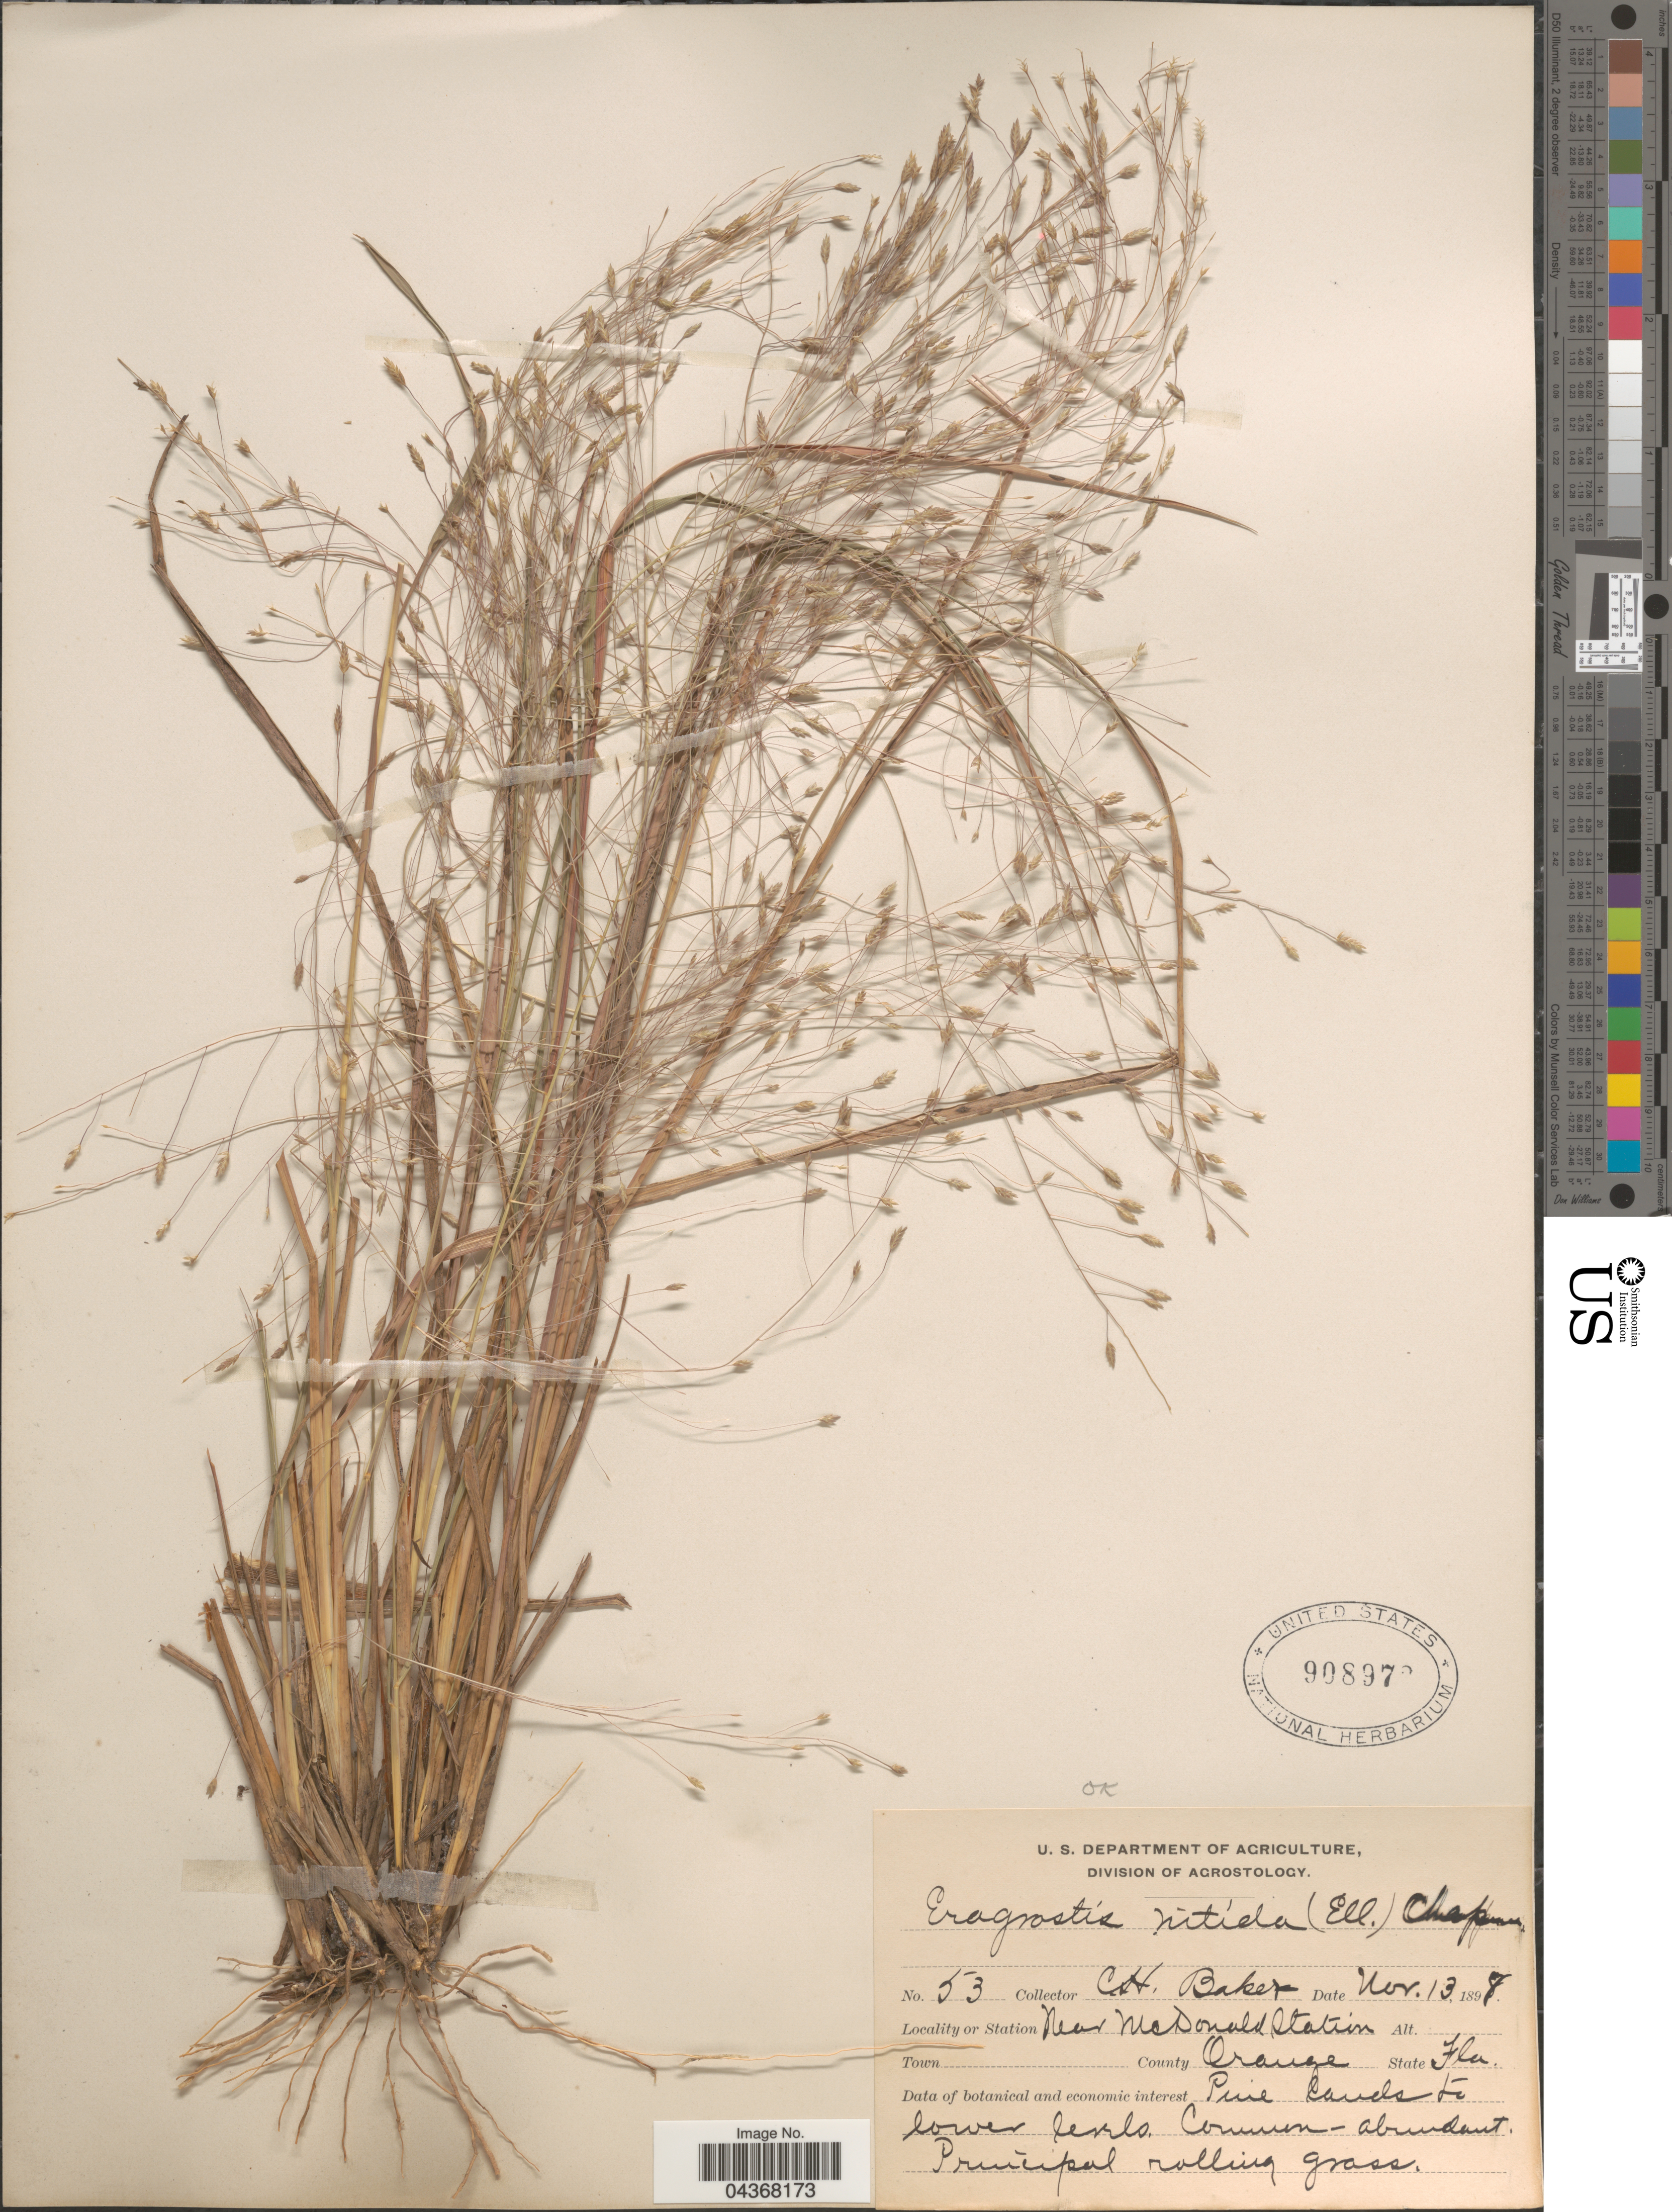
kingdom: Plantae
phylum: Tracheophyta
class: Liliopsida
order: Poales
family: Poaceae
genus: Eragrostis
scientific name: Eragrostis elliottii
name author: S. Watson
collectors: C. H. Baker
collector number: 53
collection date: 1897-11-13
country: United States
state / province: Florida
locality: Station Near McDonald Station. County Orange.